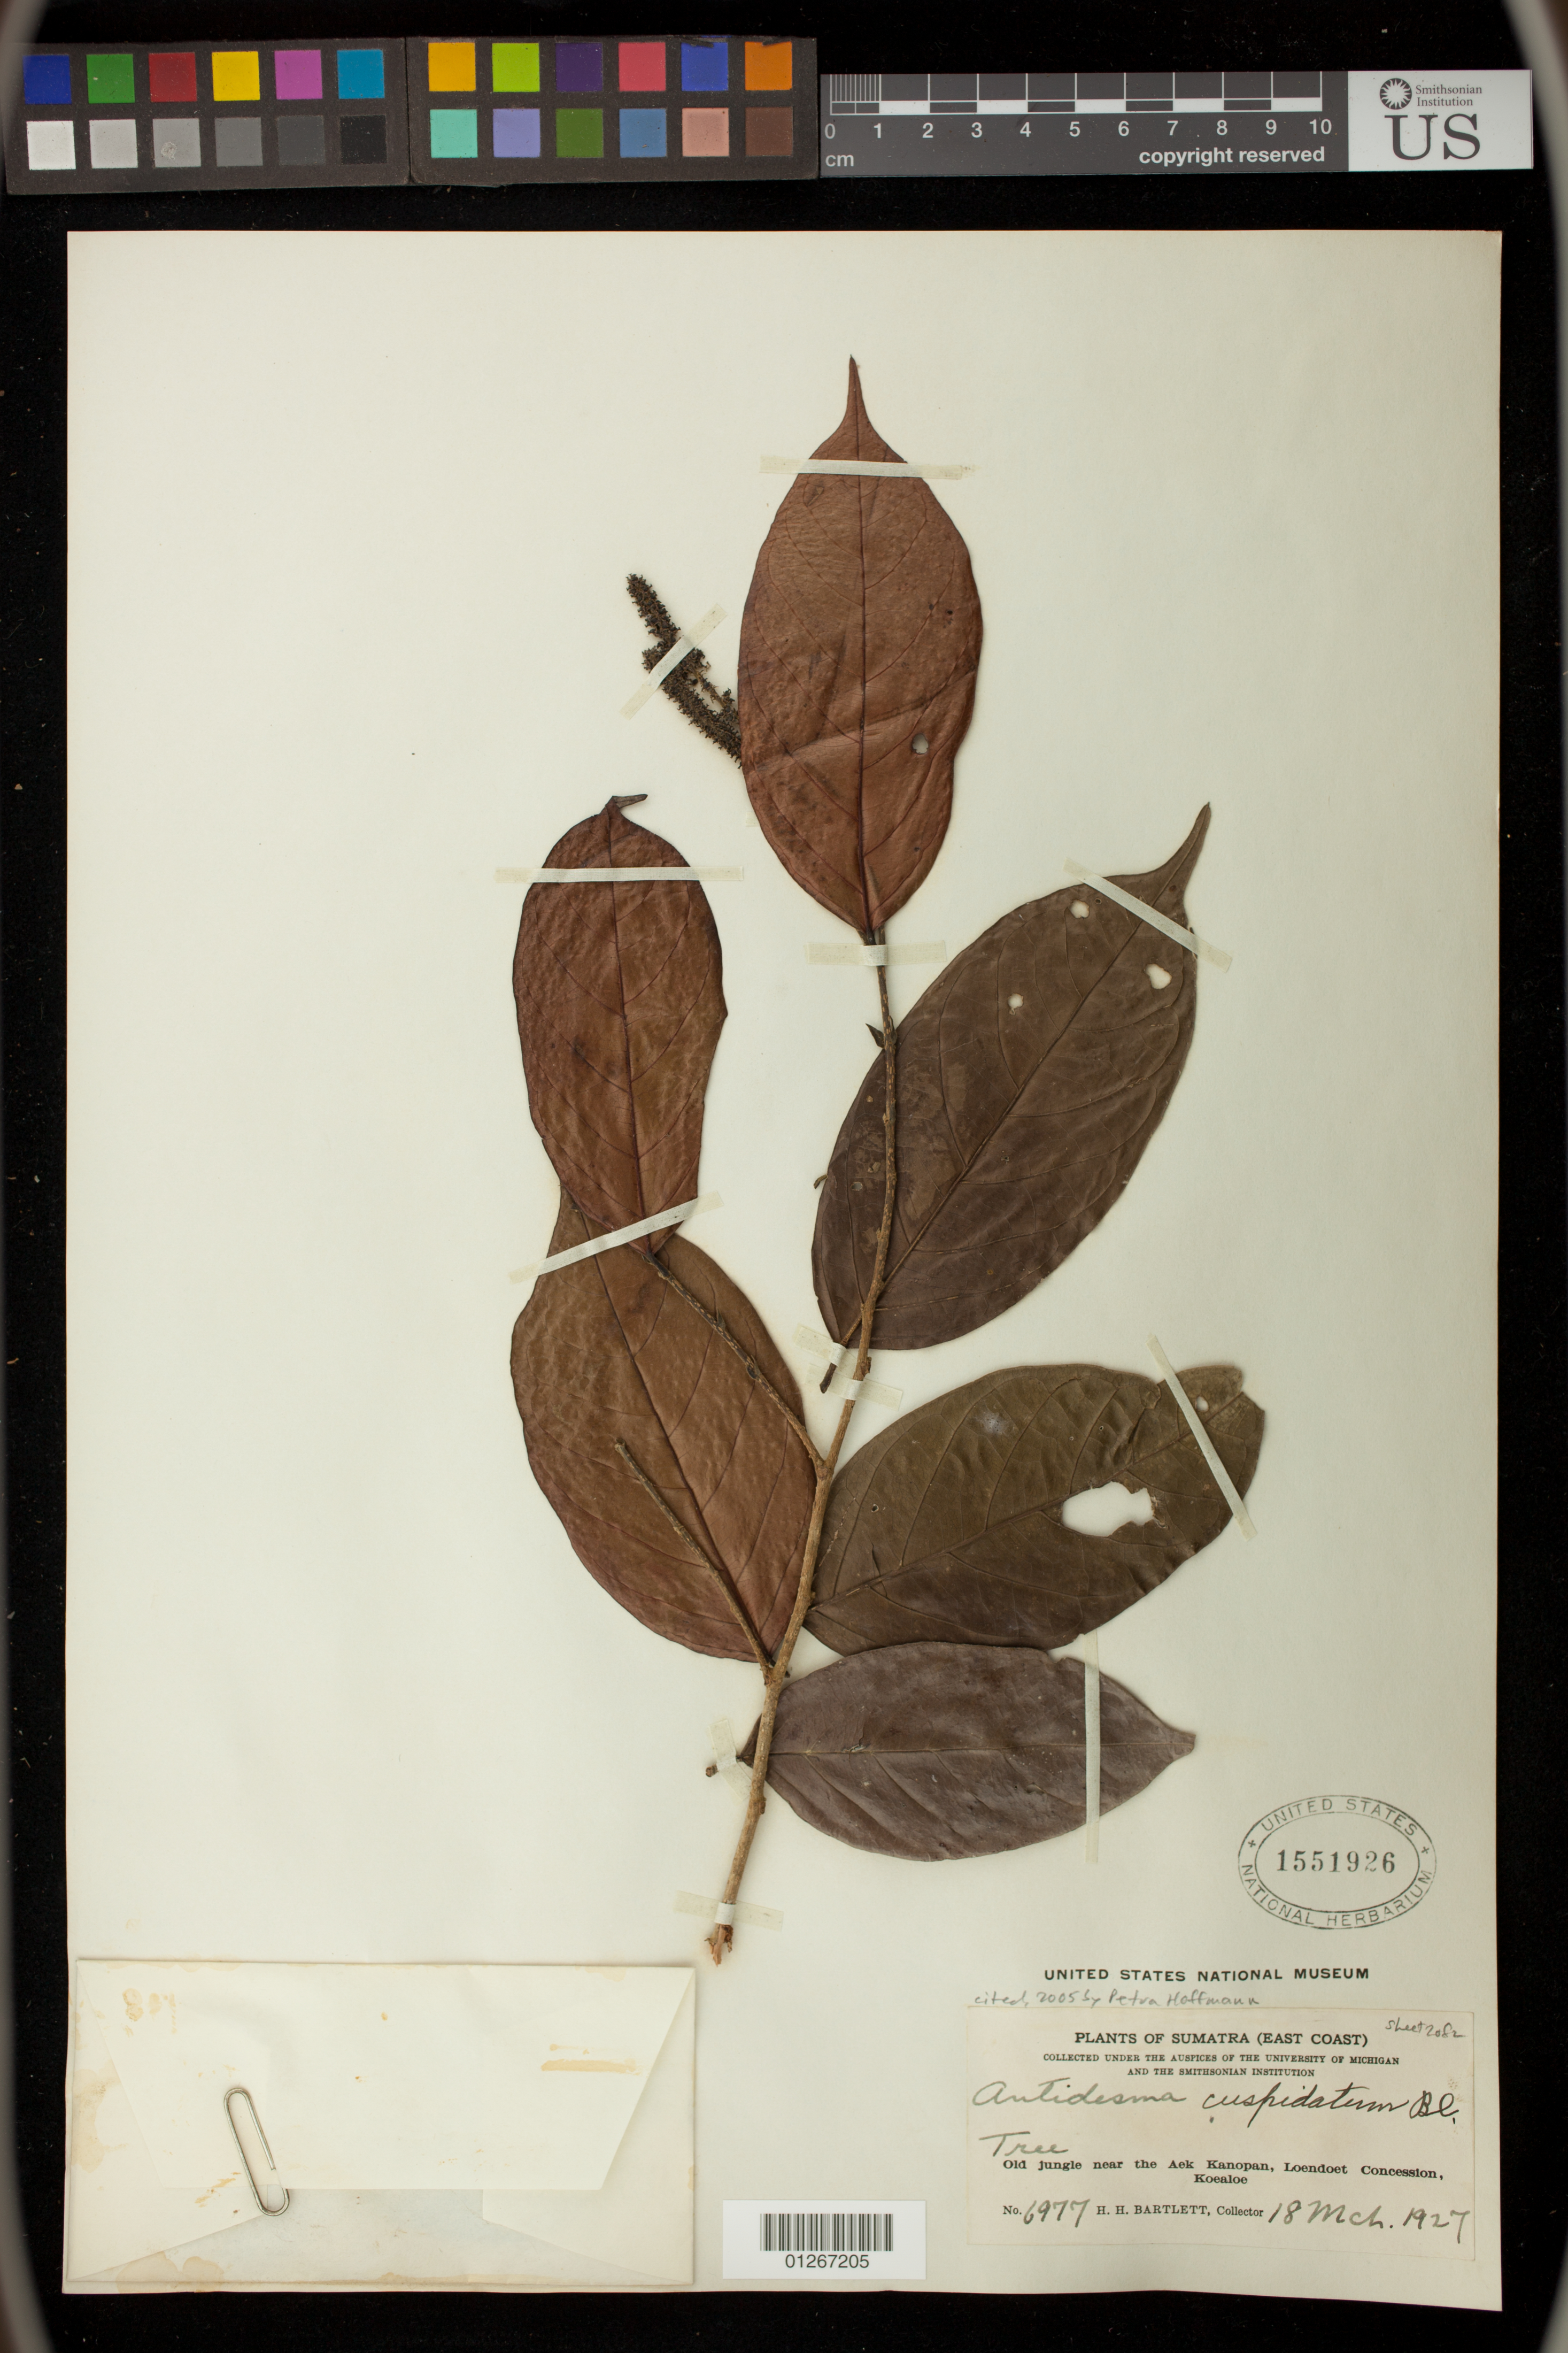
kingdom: Plantae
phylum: Tracheophyta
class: Magnoliopsida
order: Malpighiales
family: Phyllanthaceae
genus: Antidesma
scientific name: Antidesma cuspidatum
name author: Müll. Arg.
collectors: H. H. Bartlett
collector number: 6977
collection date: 1927-03-18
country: Indonesia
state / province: Sumatra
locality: near Ack Kanopan, Loendoet Concession, Koealoe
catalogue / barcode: US 1551926